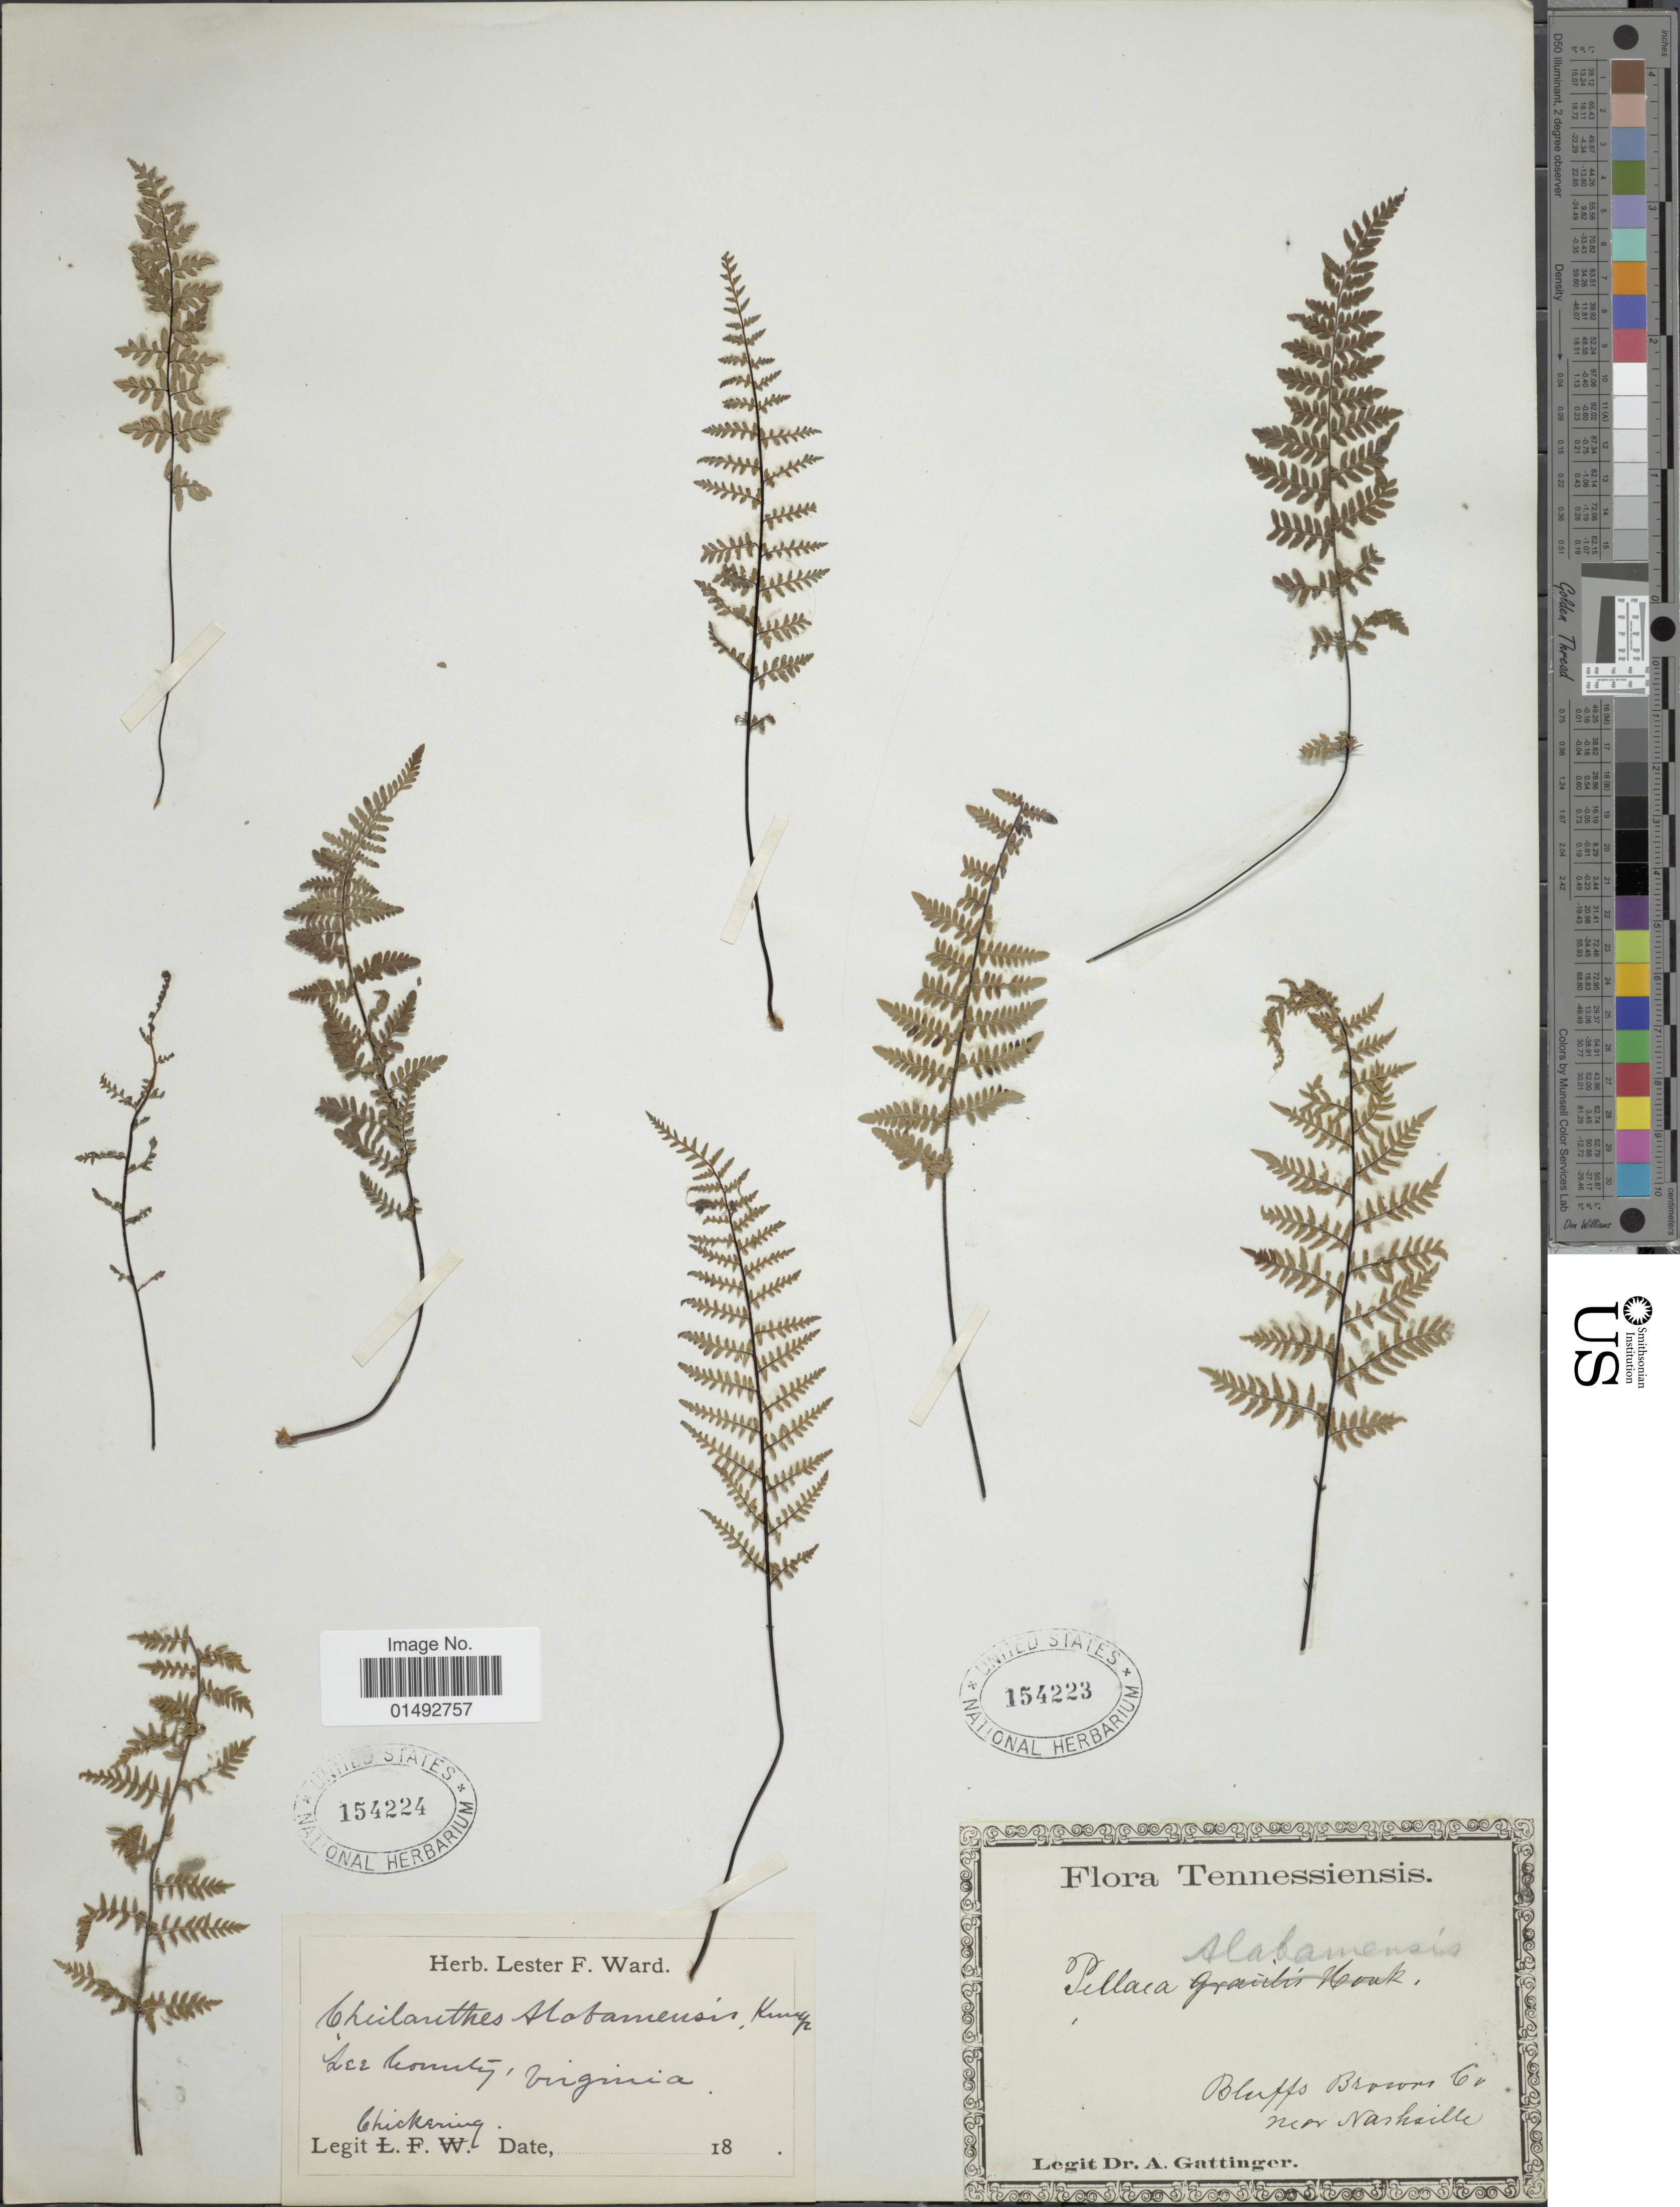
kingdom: Plantae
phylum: Tracheophyta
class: Polypodiopsida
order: Polypodiales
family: Pteridaceae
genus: Myriopteris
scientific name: Myriopteris alabamensis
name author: (Buckley) Grusz & Windham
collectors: -. Chickering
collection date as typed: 18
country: United States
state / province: Virginia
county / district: Lee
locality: Lee County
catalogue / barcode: US 154224